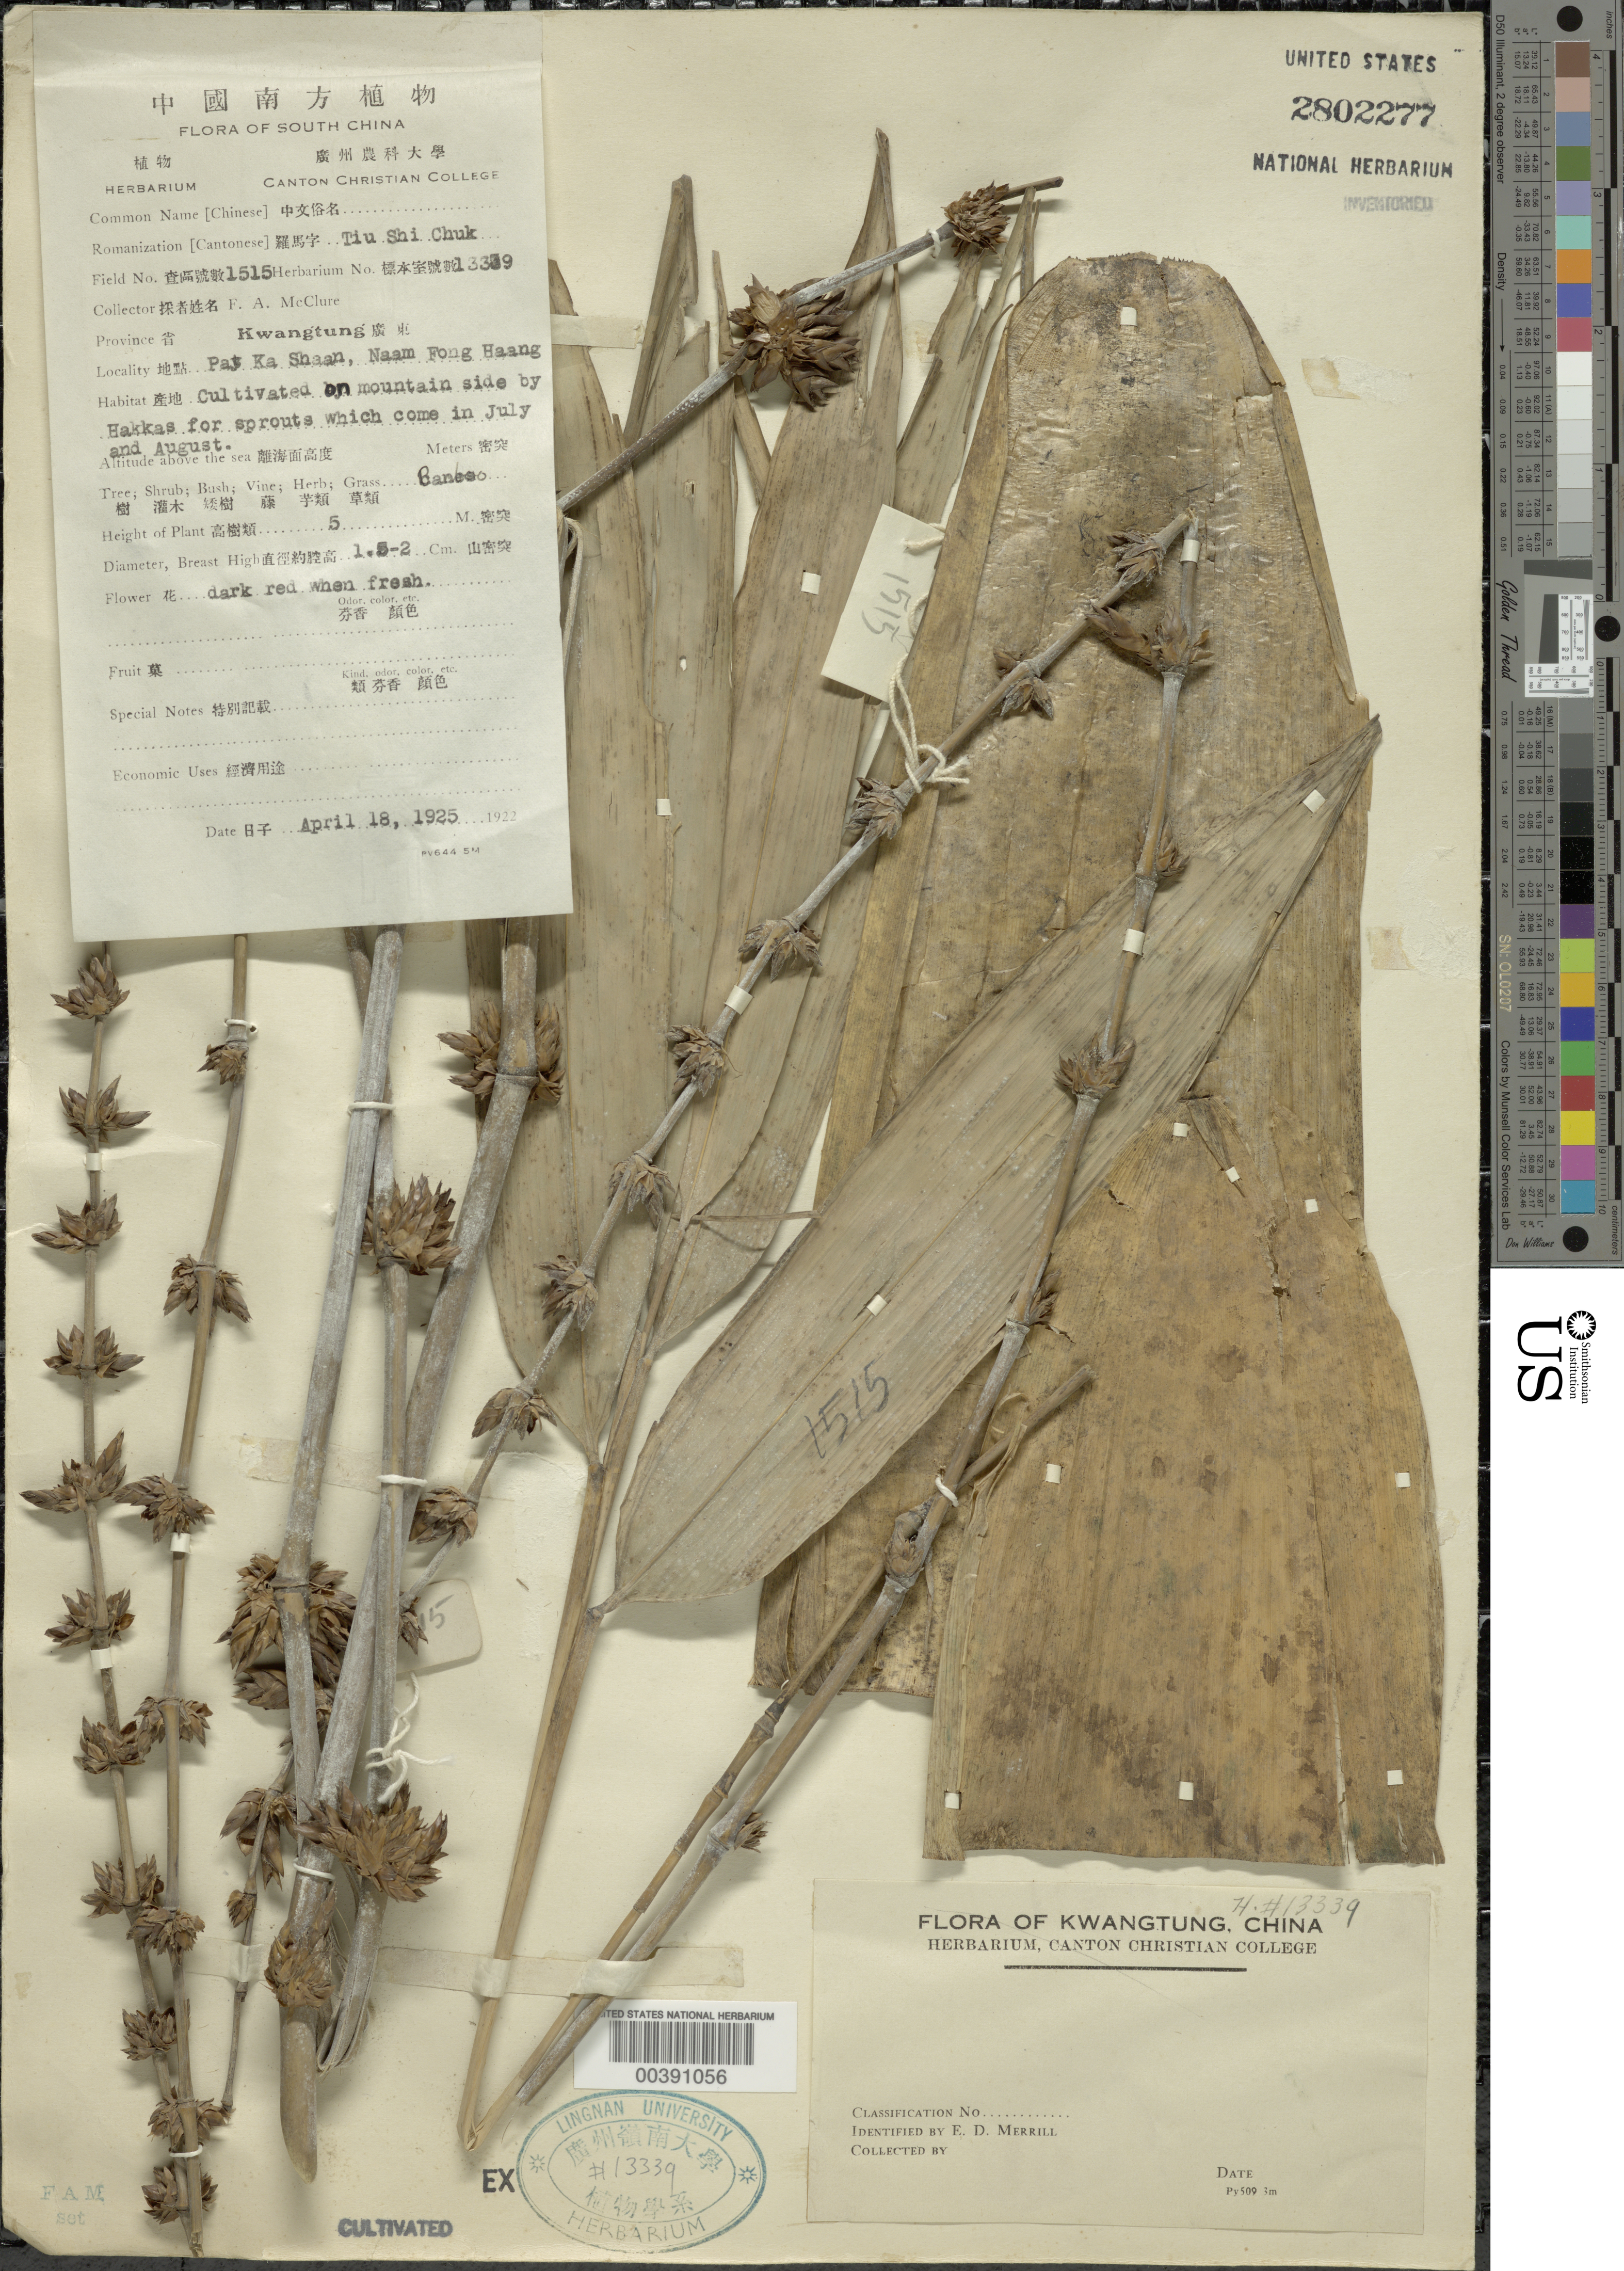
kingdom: Plantae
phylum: Tracheophyta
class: Liliopsida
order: Poales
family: Poaceae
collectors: F. A. McClure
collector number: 1515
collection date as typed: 18 Apr 1925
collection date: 1925-04-18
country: China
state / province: Guangdong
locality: Pat ka shaan, naam fong haang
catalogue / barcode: US 2802277